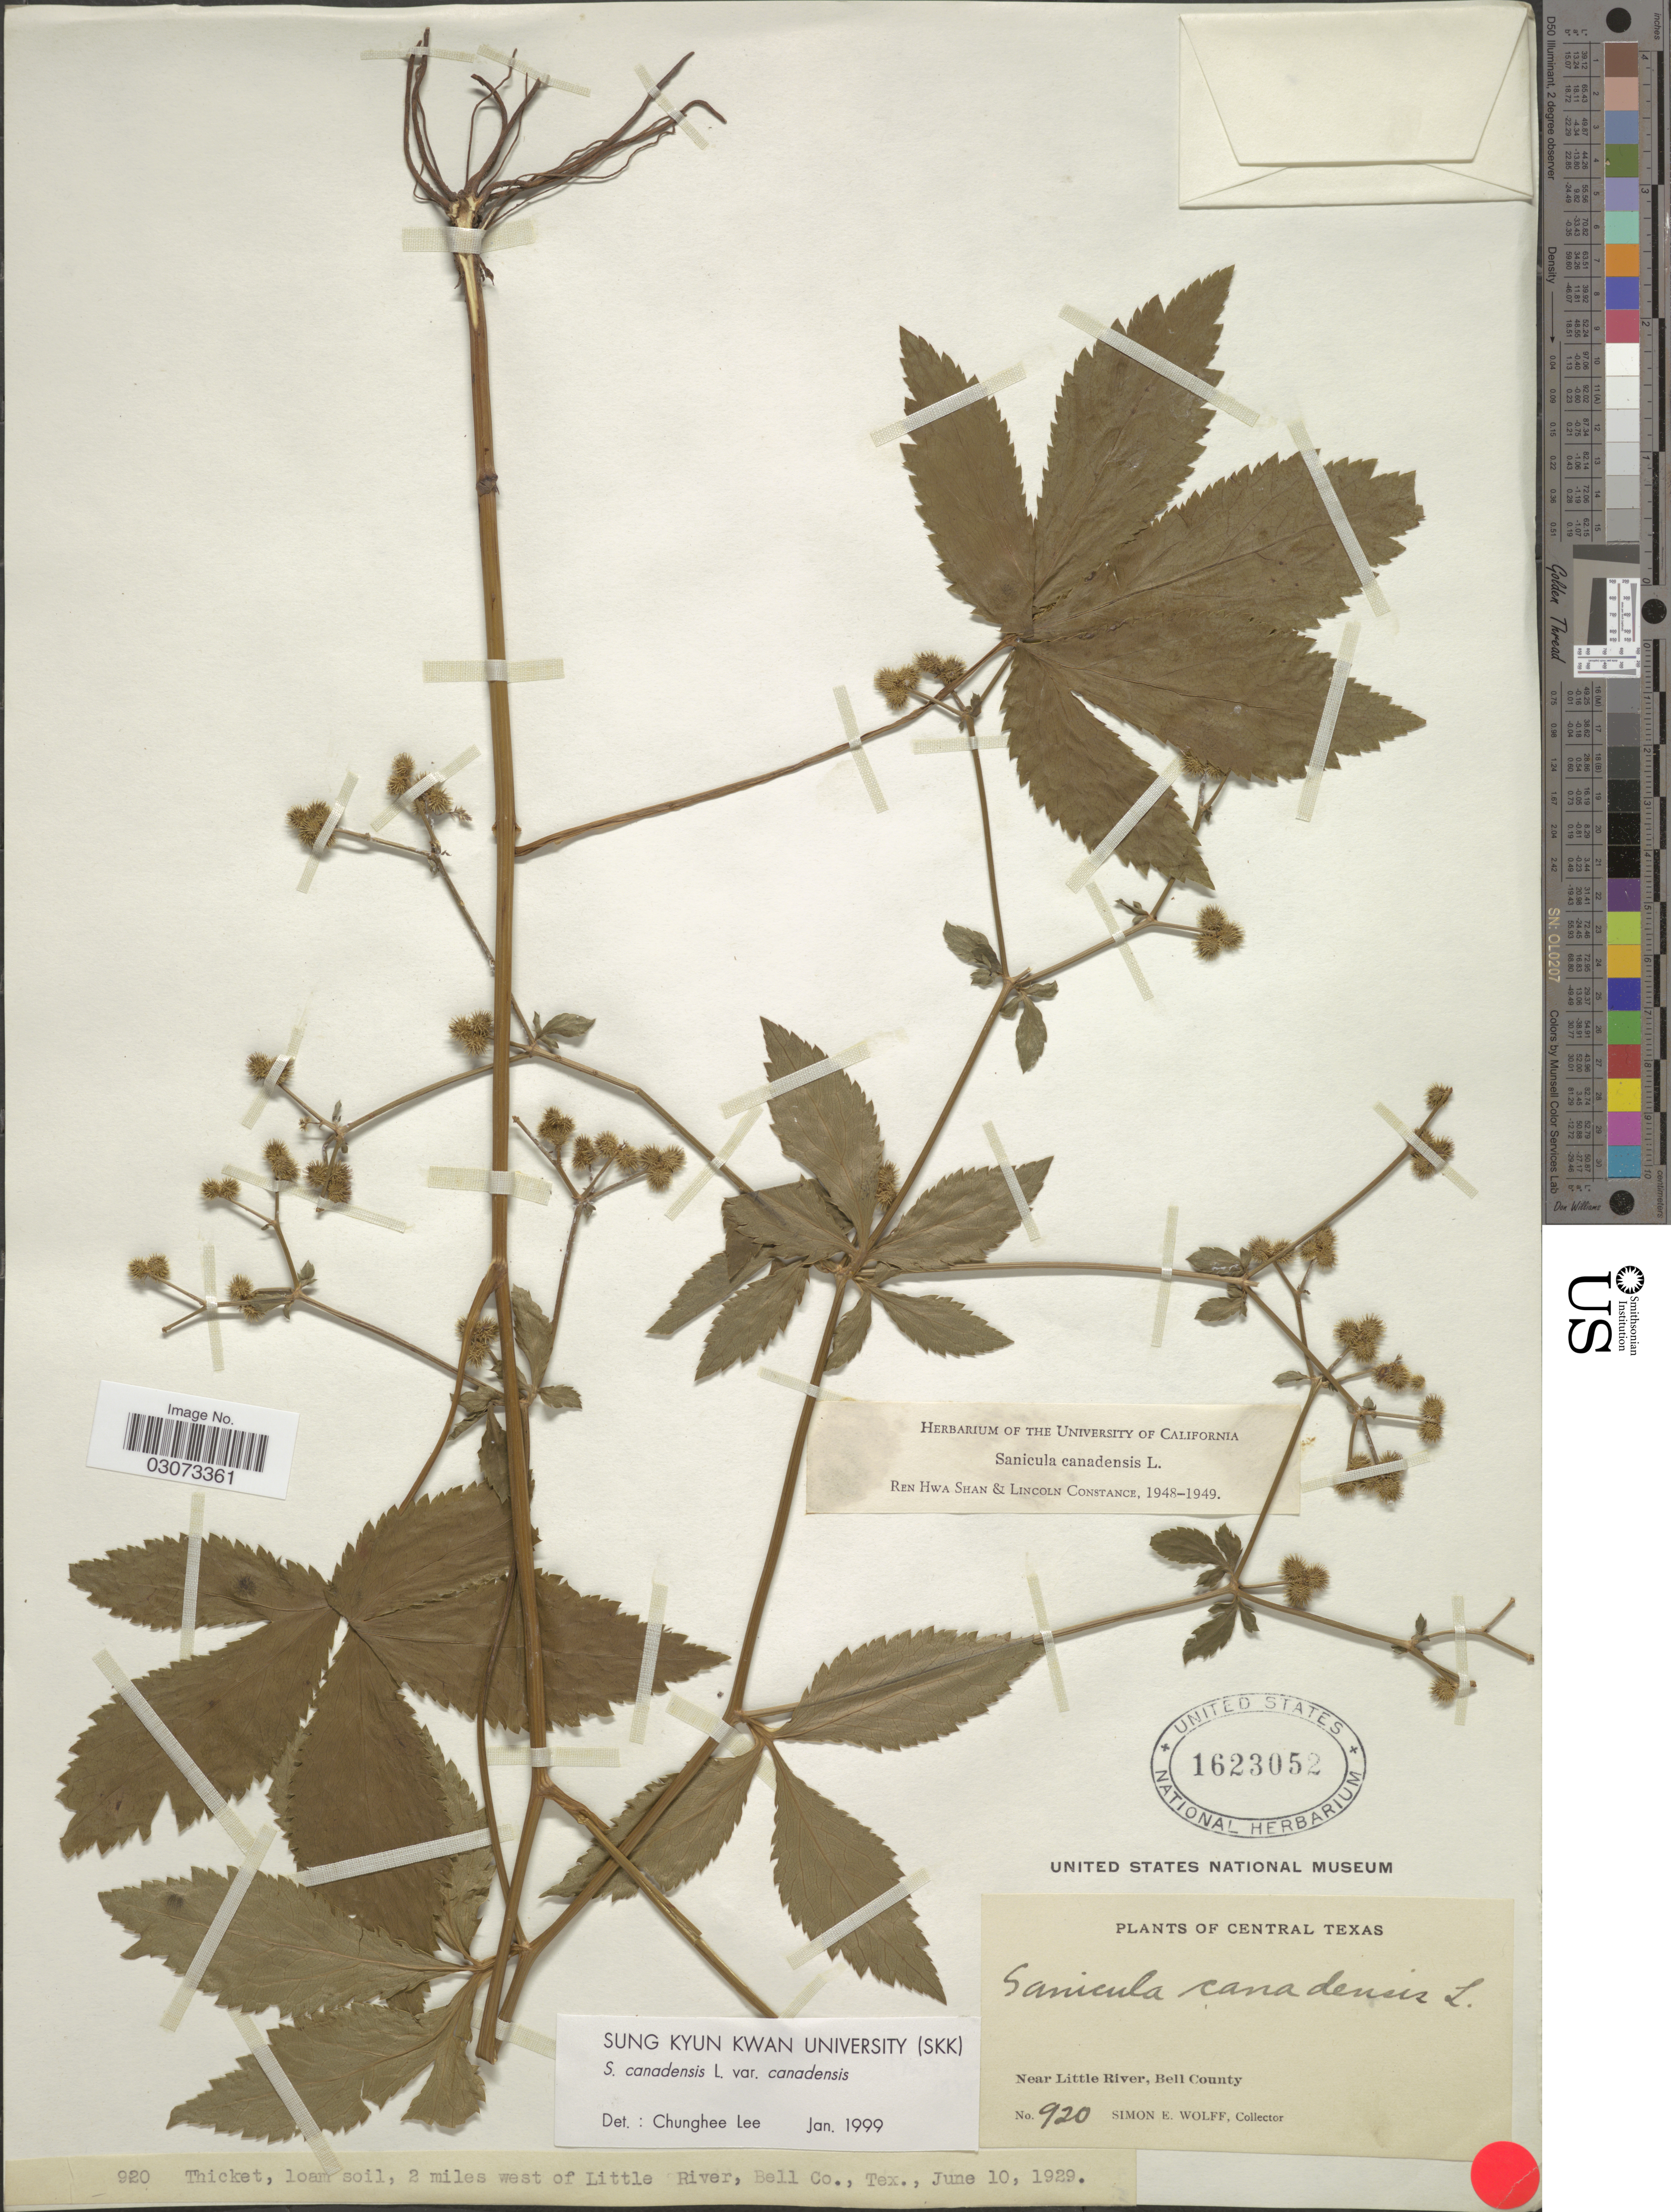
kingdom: Plantae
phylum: Tracheophyta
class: Magnoliopsida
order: Apiales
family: Apiaceae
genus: Sanicula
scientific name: Sanicula canadensis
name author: L.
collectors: S. E. Wolff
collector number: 920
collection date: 1929-06-10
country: United States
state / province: Texas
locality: Central Texas. 2 miles west of Little River, Bell Co.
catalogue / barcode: US 1623052